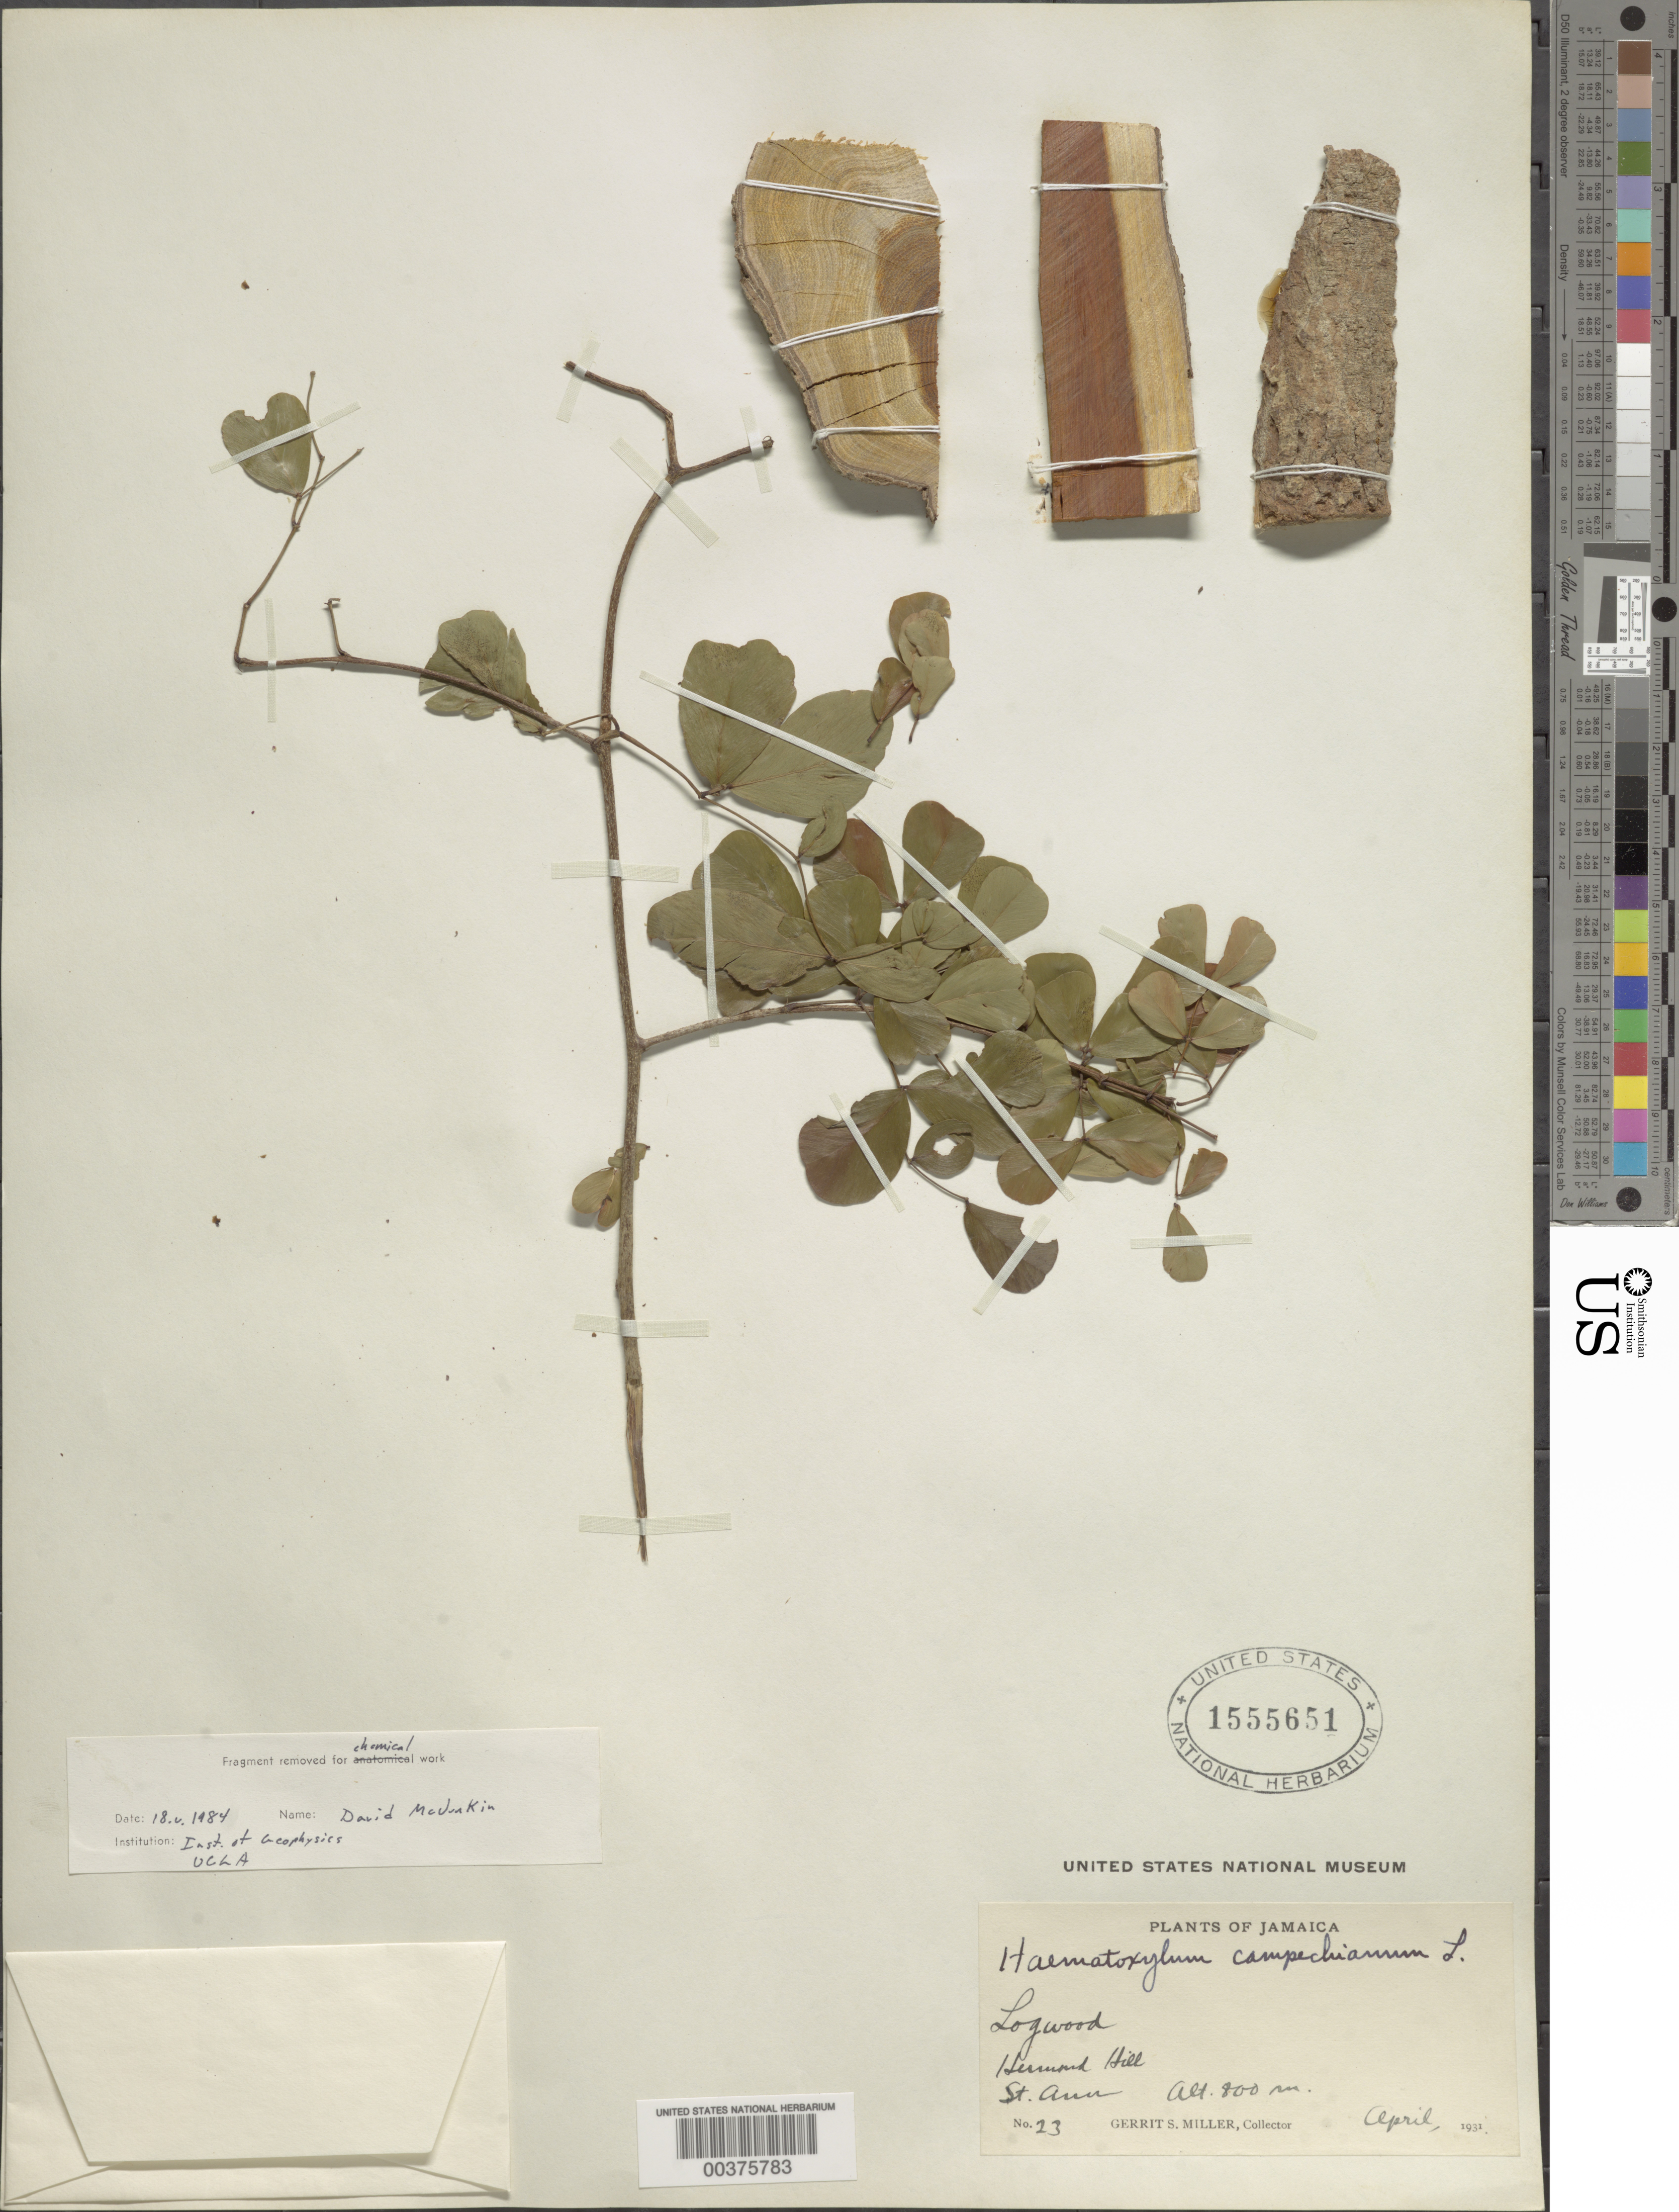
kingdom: Plantae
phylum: Tracheophyta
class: Magnoliopsida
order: Fabales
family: Fabaceae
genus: Haematoxylum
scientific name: Haematoxylum campechianum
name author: L.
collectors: G. S. Miller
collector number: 23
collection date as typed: Apr 1931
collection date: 1931-04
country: Jamaica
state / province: Saint Ann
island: Greater Antilles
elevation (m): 800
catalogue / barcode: US 1555651